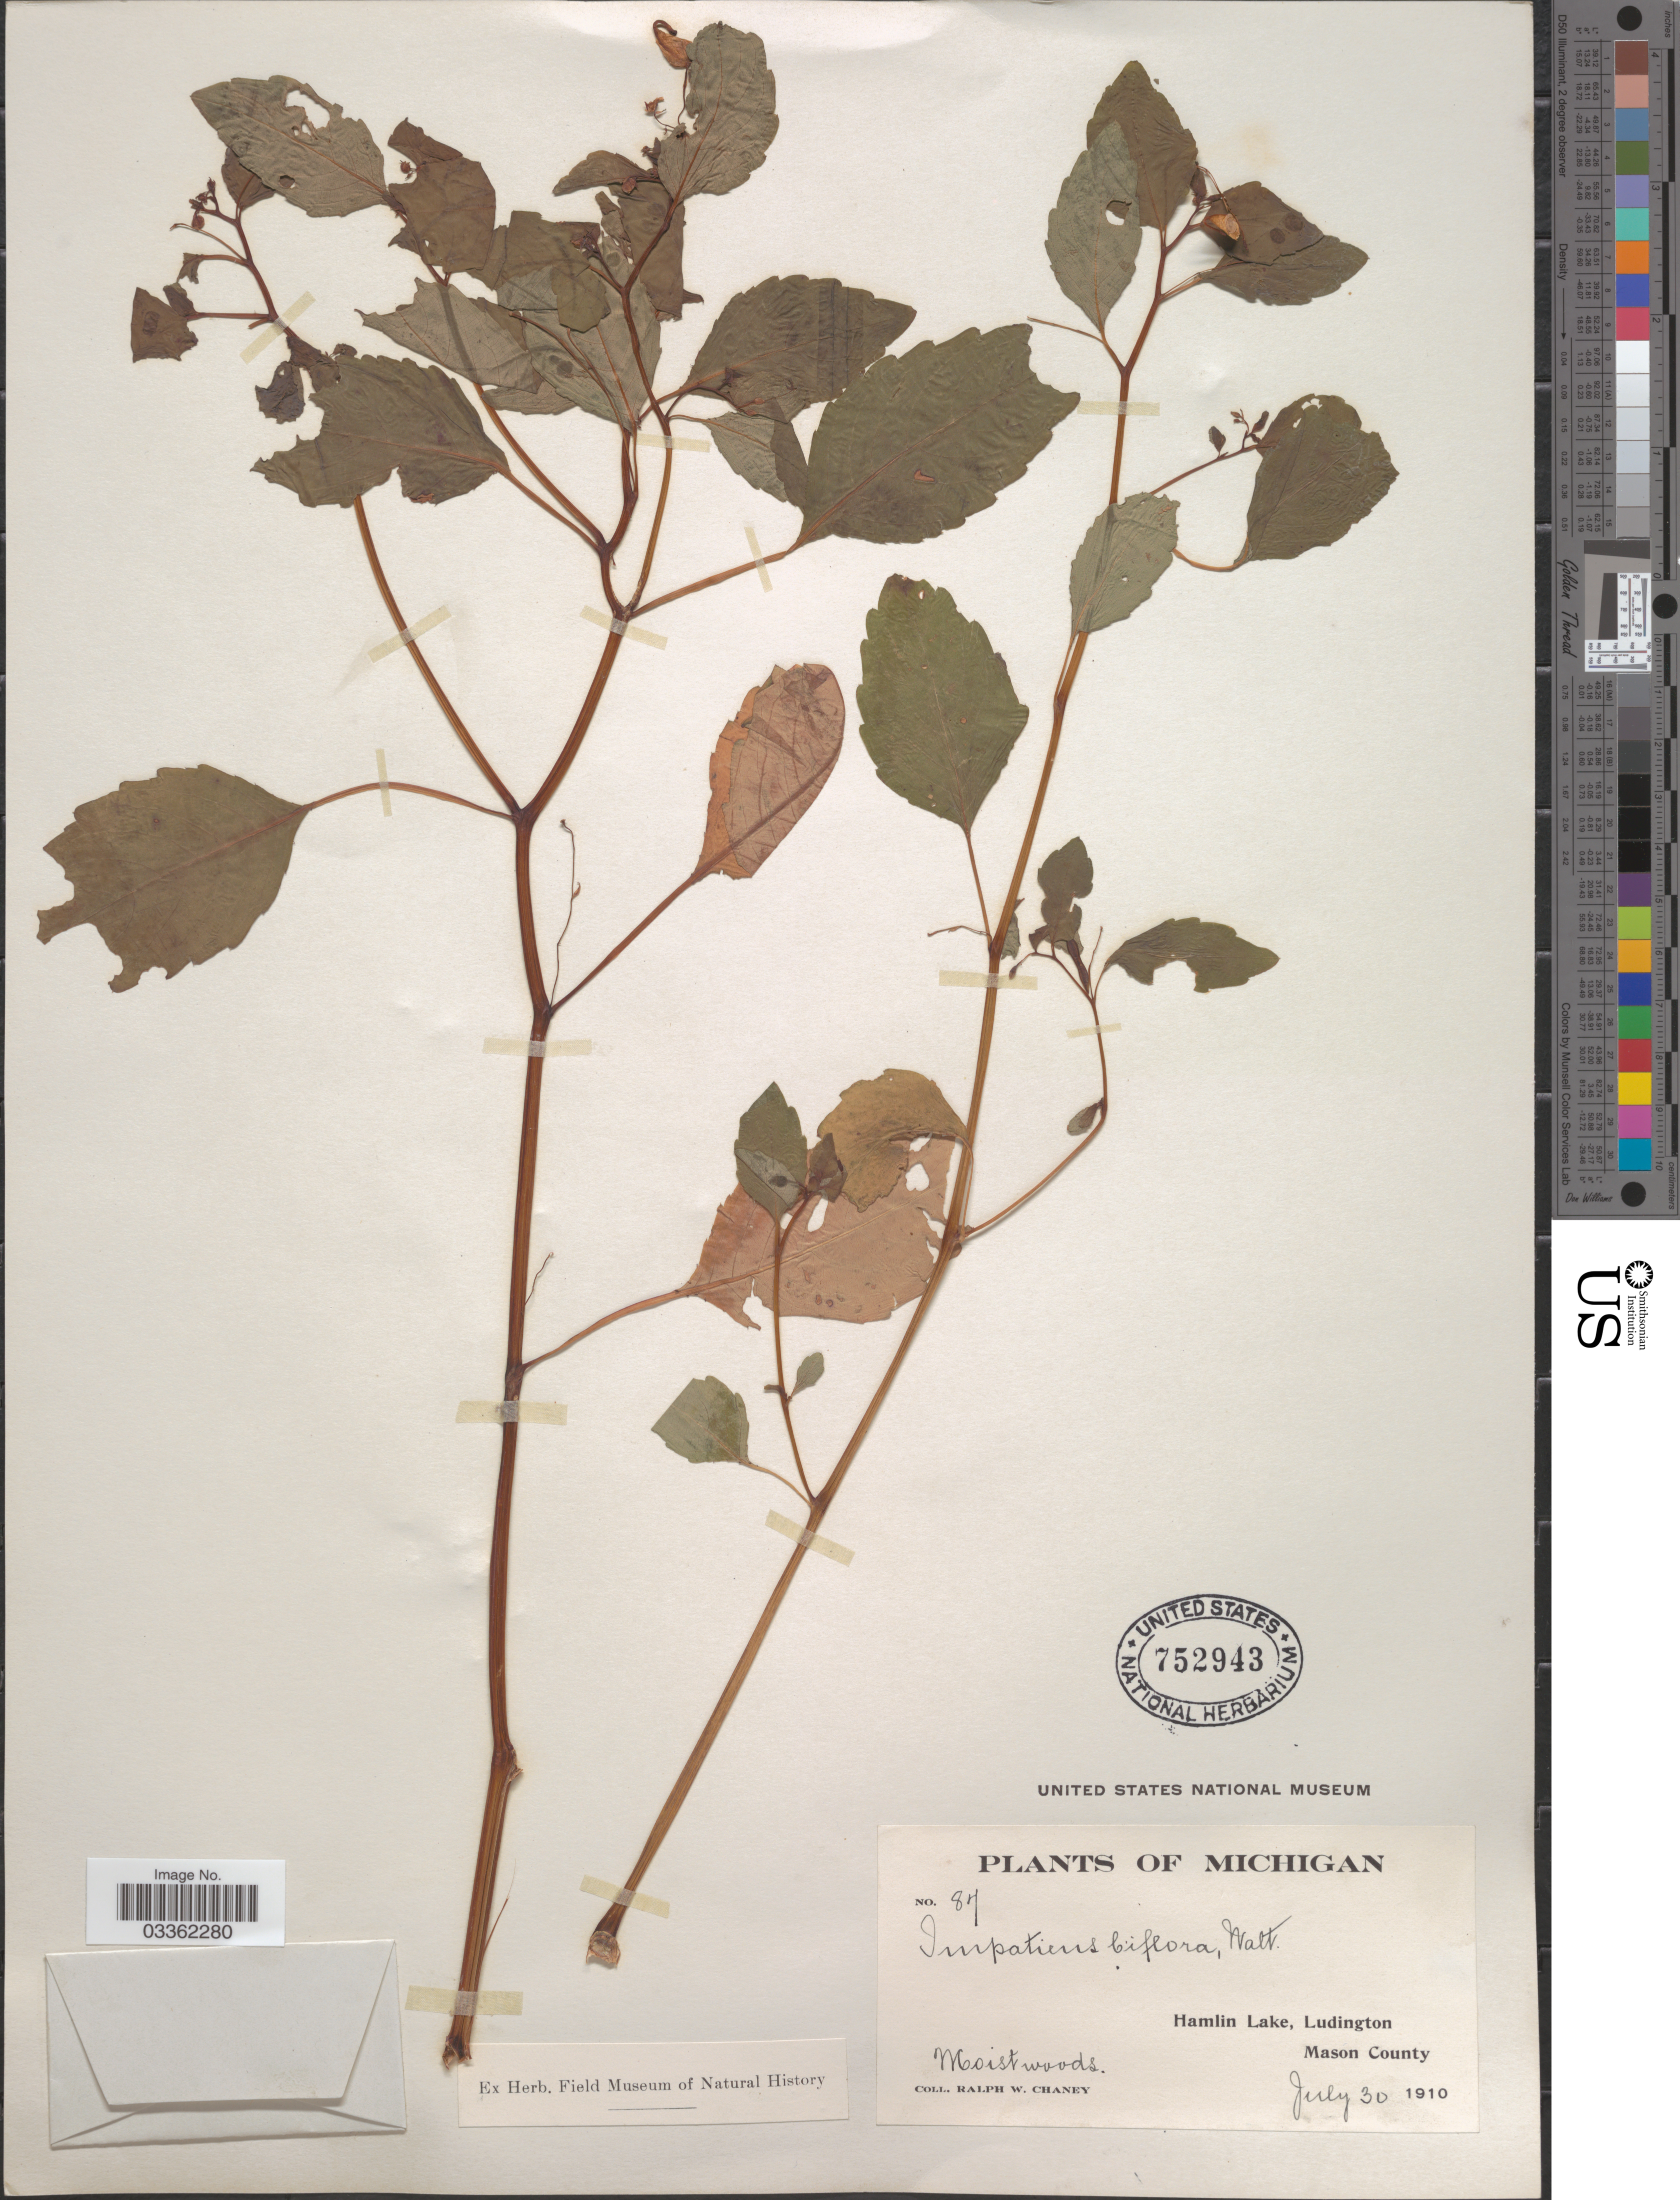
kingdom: Plantae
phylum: Tracheophyta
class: Magnoliopsida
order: Ericales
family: Balsaminaceae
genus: Impatiens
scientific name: Impatiens capensis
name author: Meerb.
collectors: R. Chaney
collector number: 87*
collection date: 1910-07-30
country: United States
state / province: Michigan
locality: Hamlin Lake, Ludington, Mason County.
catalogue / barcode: US 752943